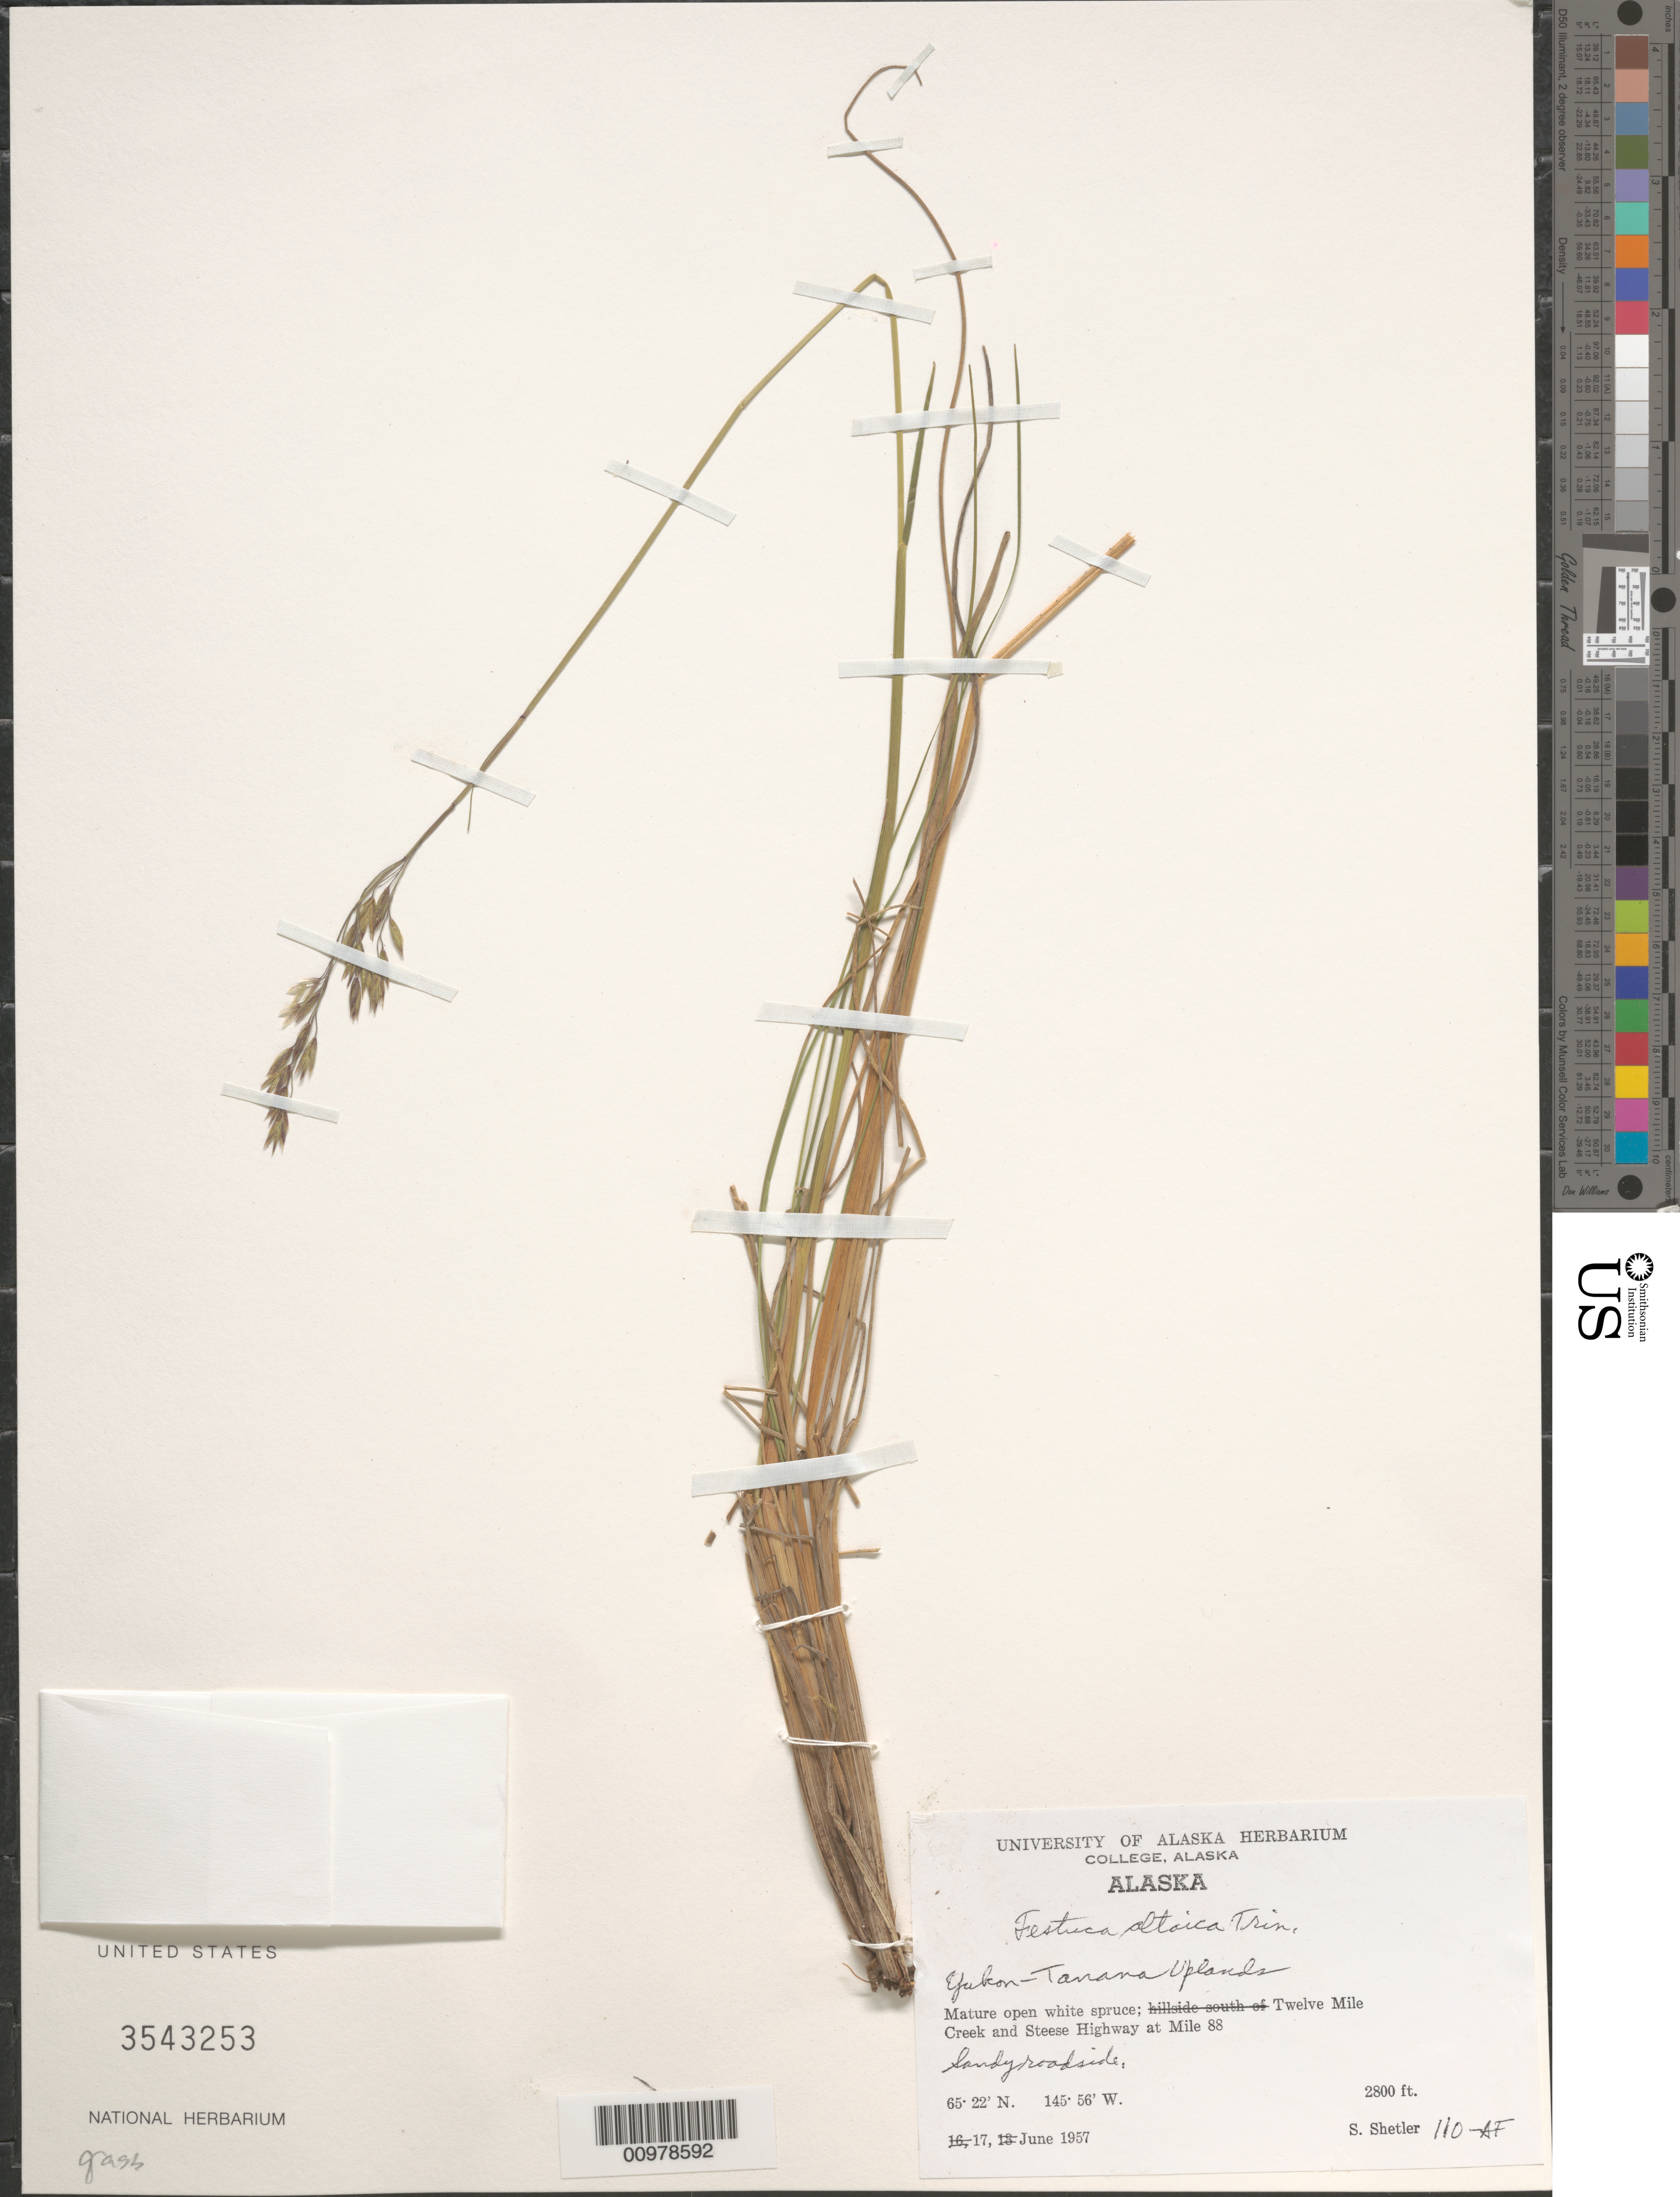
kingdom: Plantae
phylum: Tracheophyta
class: Liliopsida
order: Poales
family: Poaceae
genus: Festuca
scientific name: Festuca altaica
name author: Trin.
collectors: S. Shetler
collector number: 110-AF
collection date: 1957-06-17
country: United States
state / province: Alaska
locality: Yukon-Tanana Uplands. Twelve Mile Creek and Steese Highway at Mile 88.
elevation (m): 853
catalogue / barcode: US 3543253